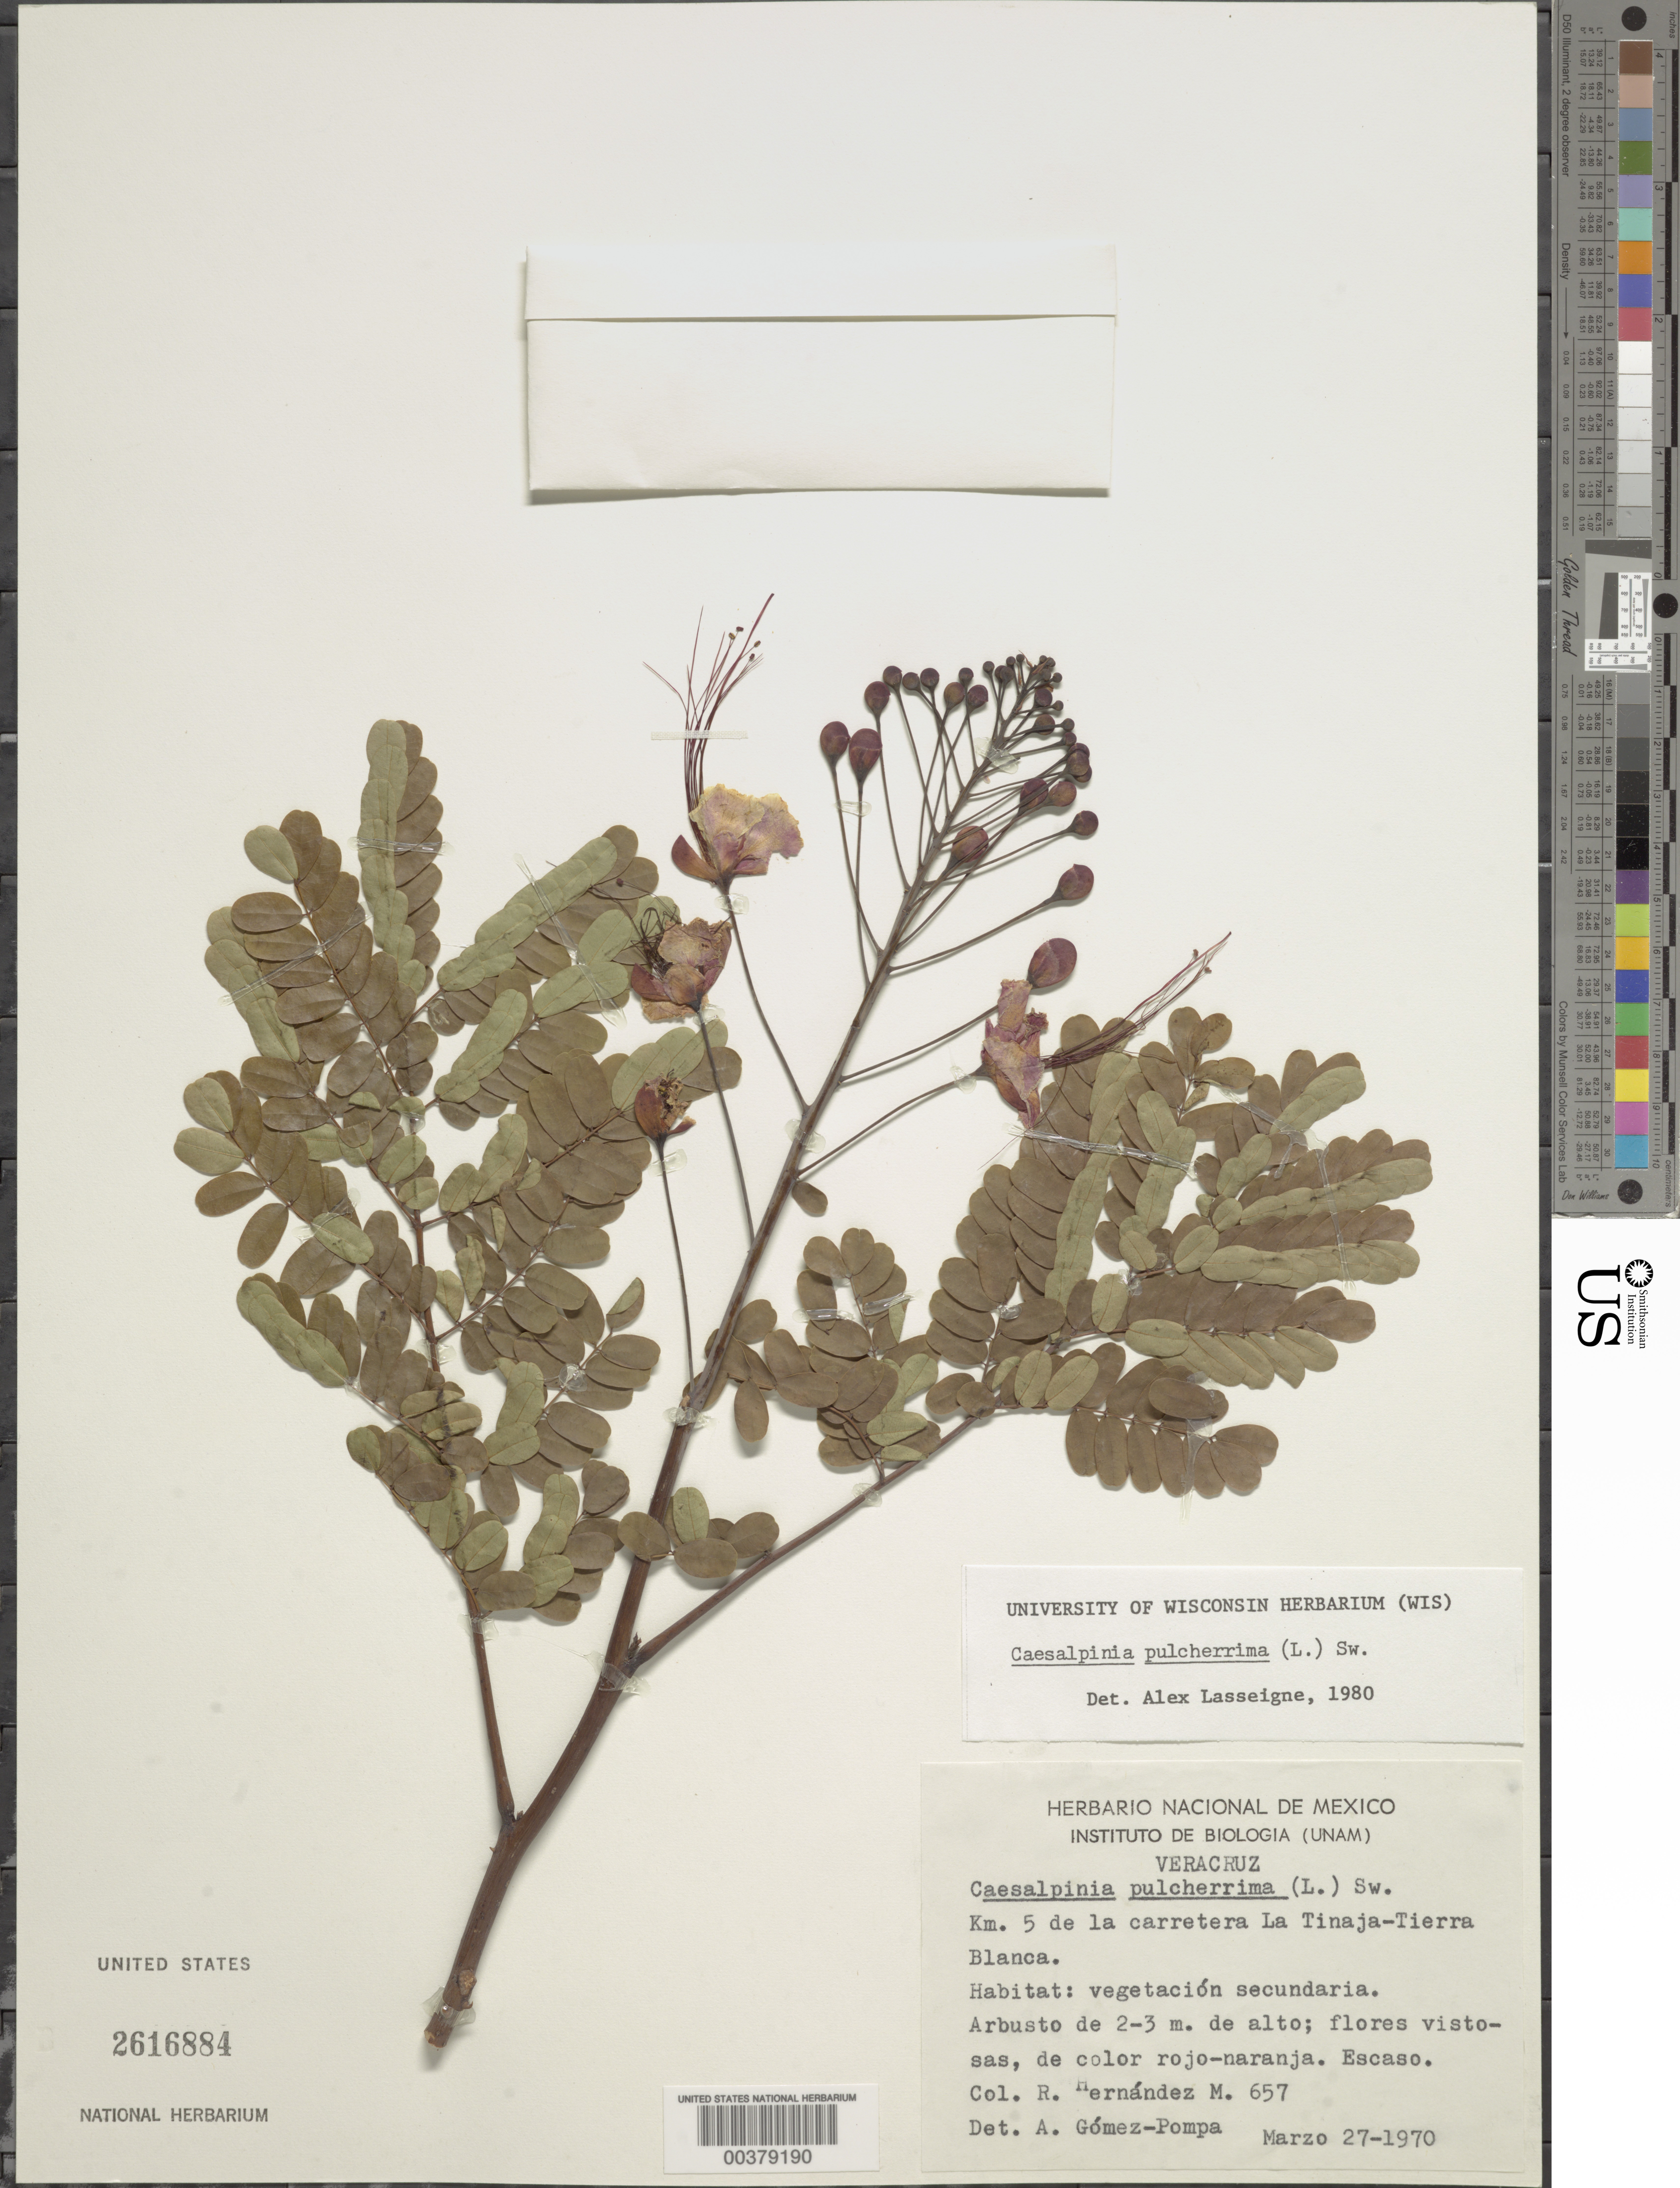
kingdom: Plantae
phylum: Tracheophyta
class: Magnoliopsida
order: Fabales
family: Fabaceae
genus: Caesalpinia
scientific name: Caesalpinia pulcherrima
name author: (L.) Sw.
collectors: R. Hernández-M.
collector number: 657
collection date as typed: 27 Mar 1970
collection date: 1970-03-27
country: Mexico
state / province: Veracruz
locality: Km 5 de la carretera la tinaja-tierra blanca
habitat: Vegetacion secundaria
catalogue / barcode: US 2616884